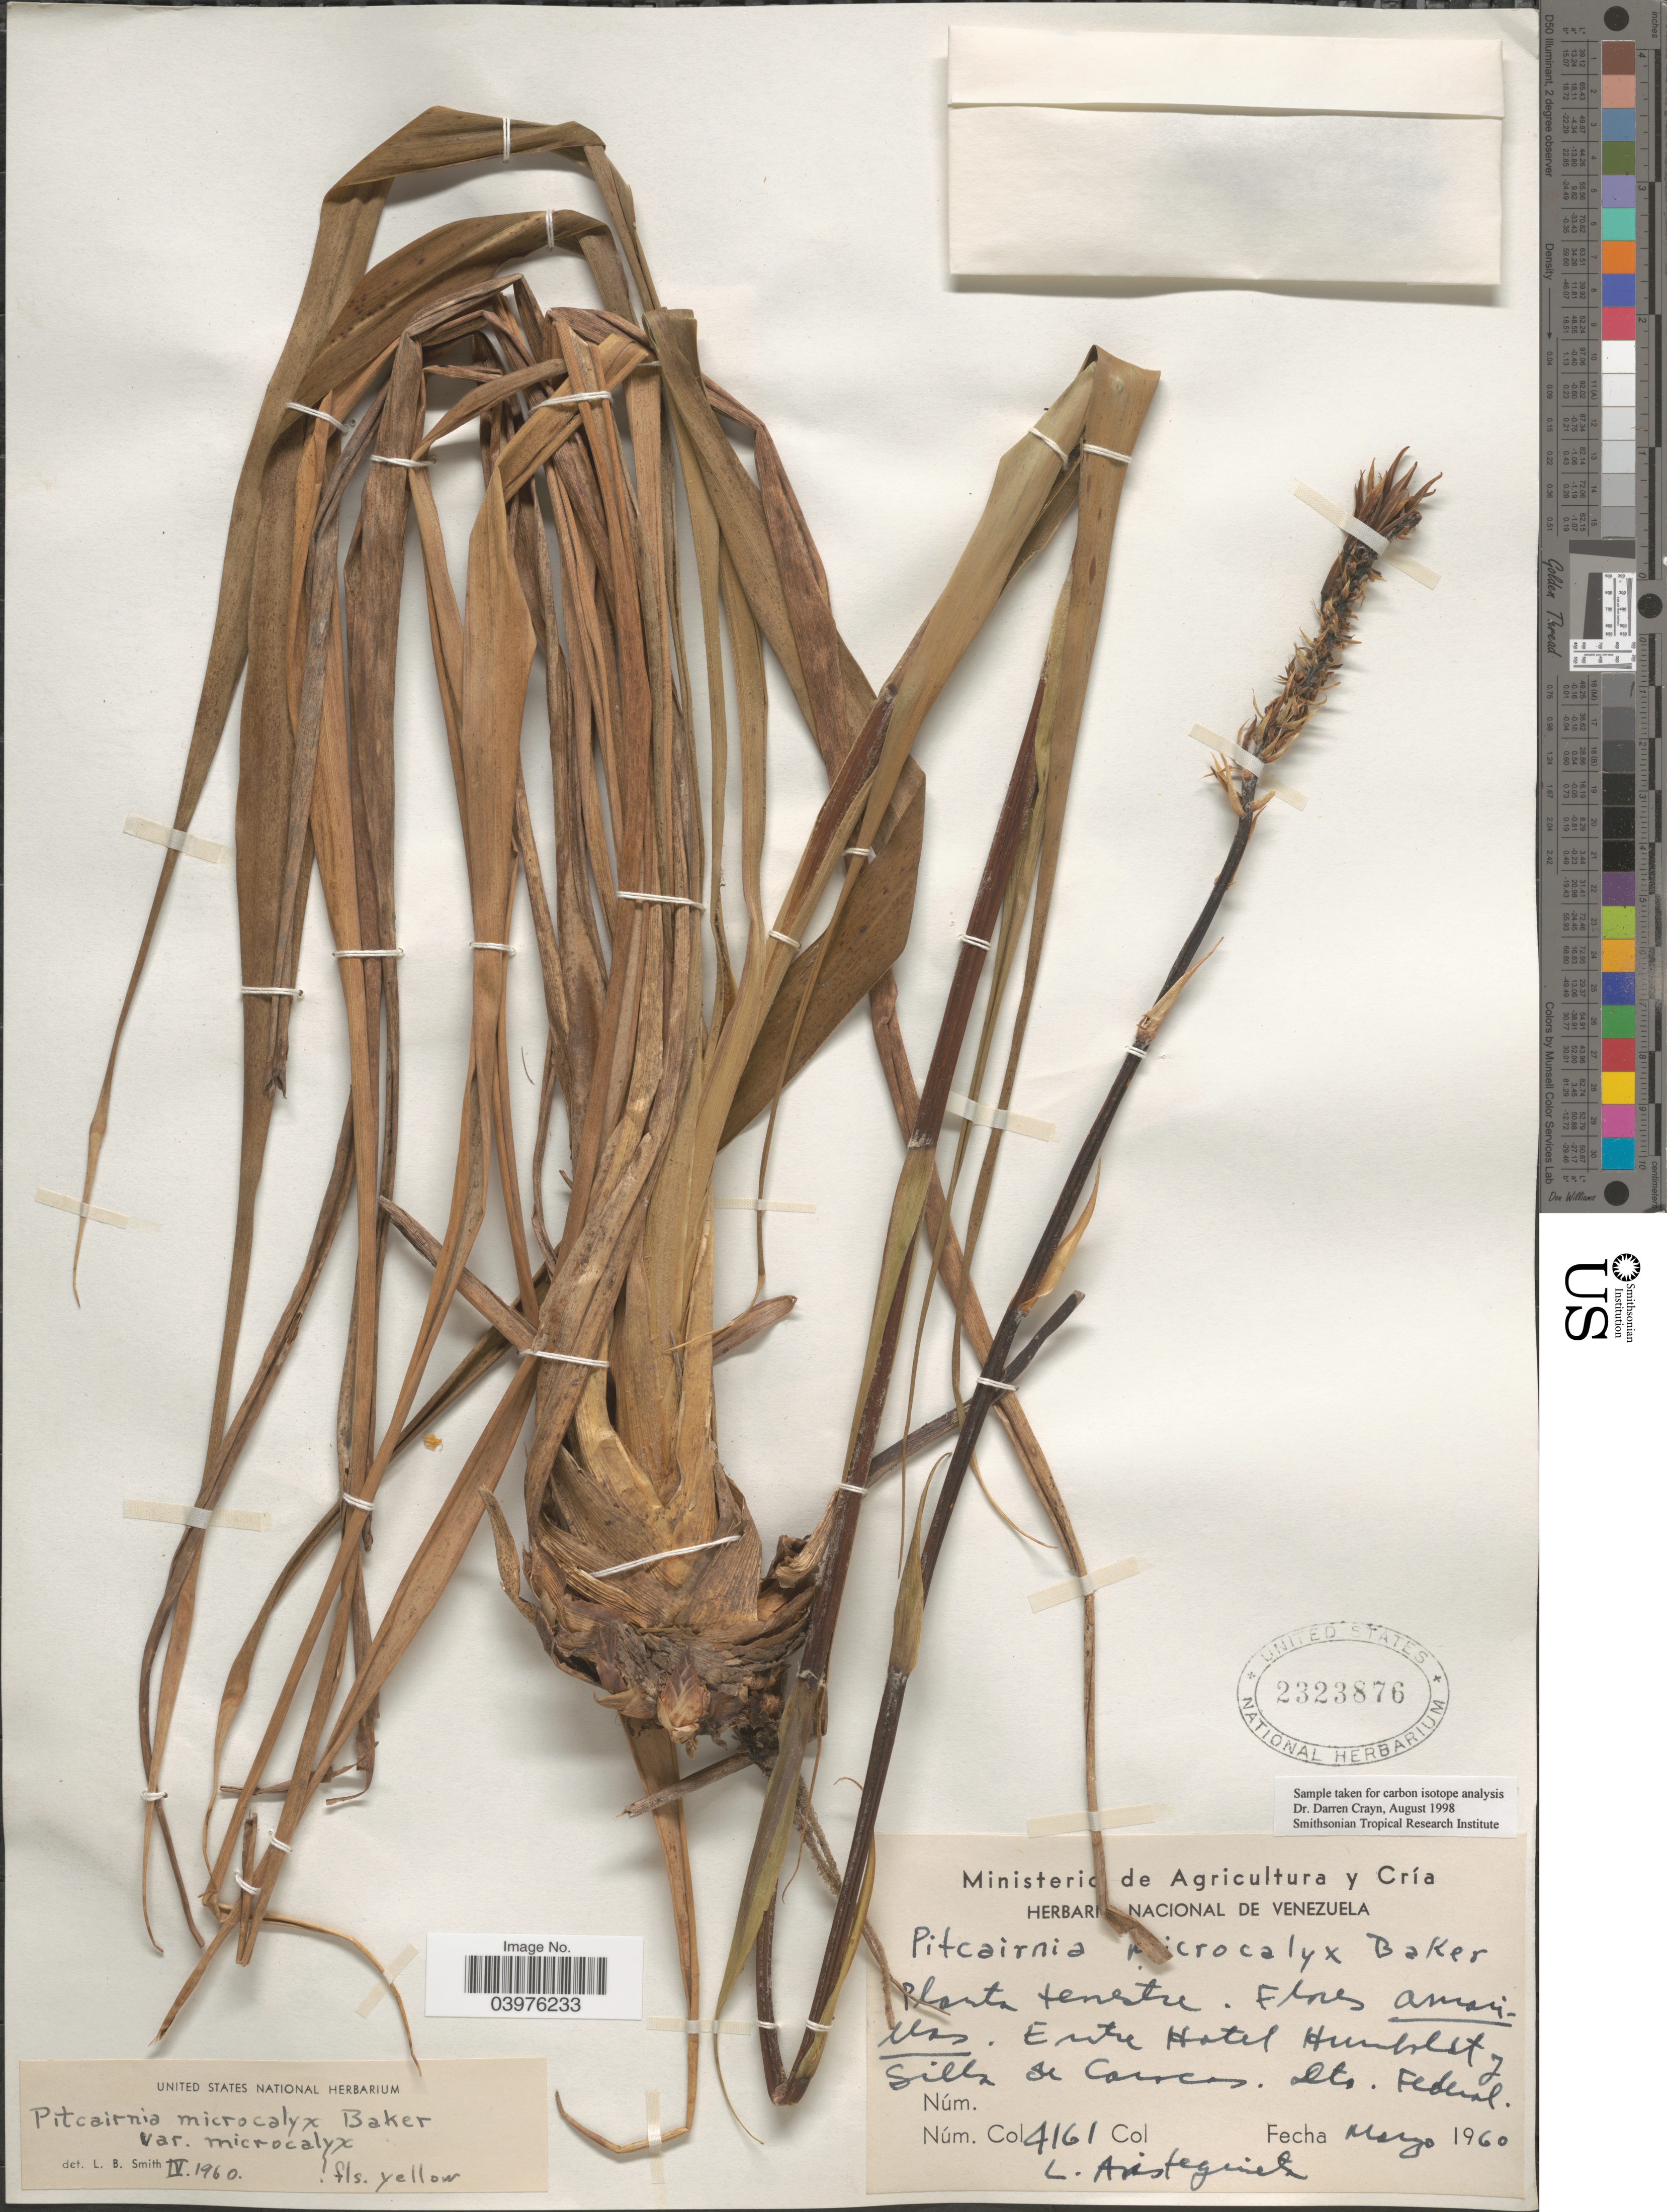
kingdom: Plantae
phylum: Tracheophyta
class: Liliopsida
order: Poales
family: Bromeliaceae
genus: Pitcairnia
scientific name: Pitcairnia microcalyx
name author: Baker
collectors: L. Aristeguieta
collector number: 4161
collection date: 1960-03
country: Venezuela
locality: Entre Hotel Humboldt, Silla de Caracas. Dto. Federal.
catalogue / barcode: US 2323876